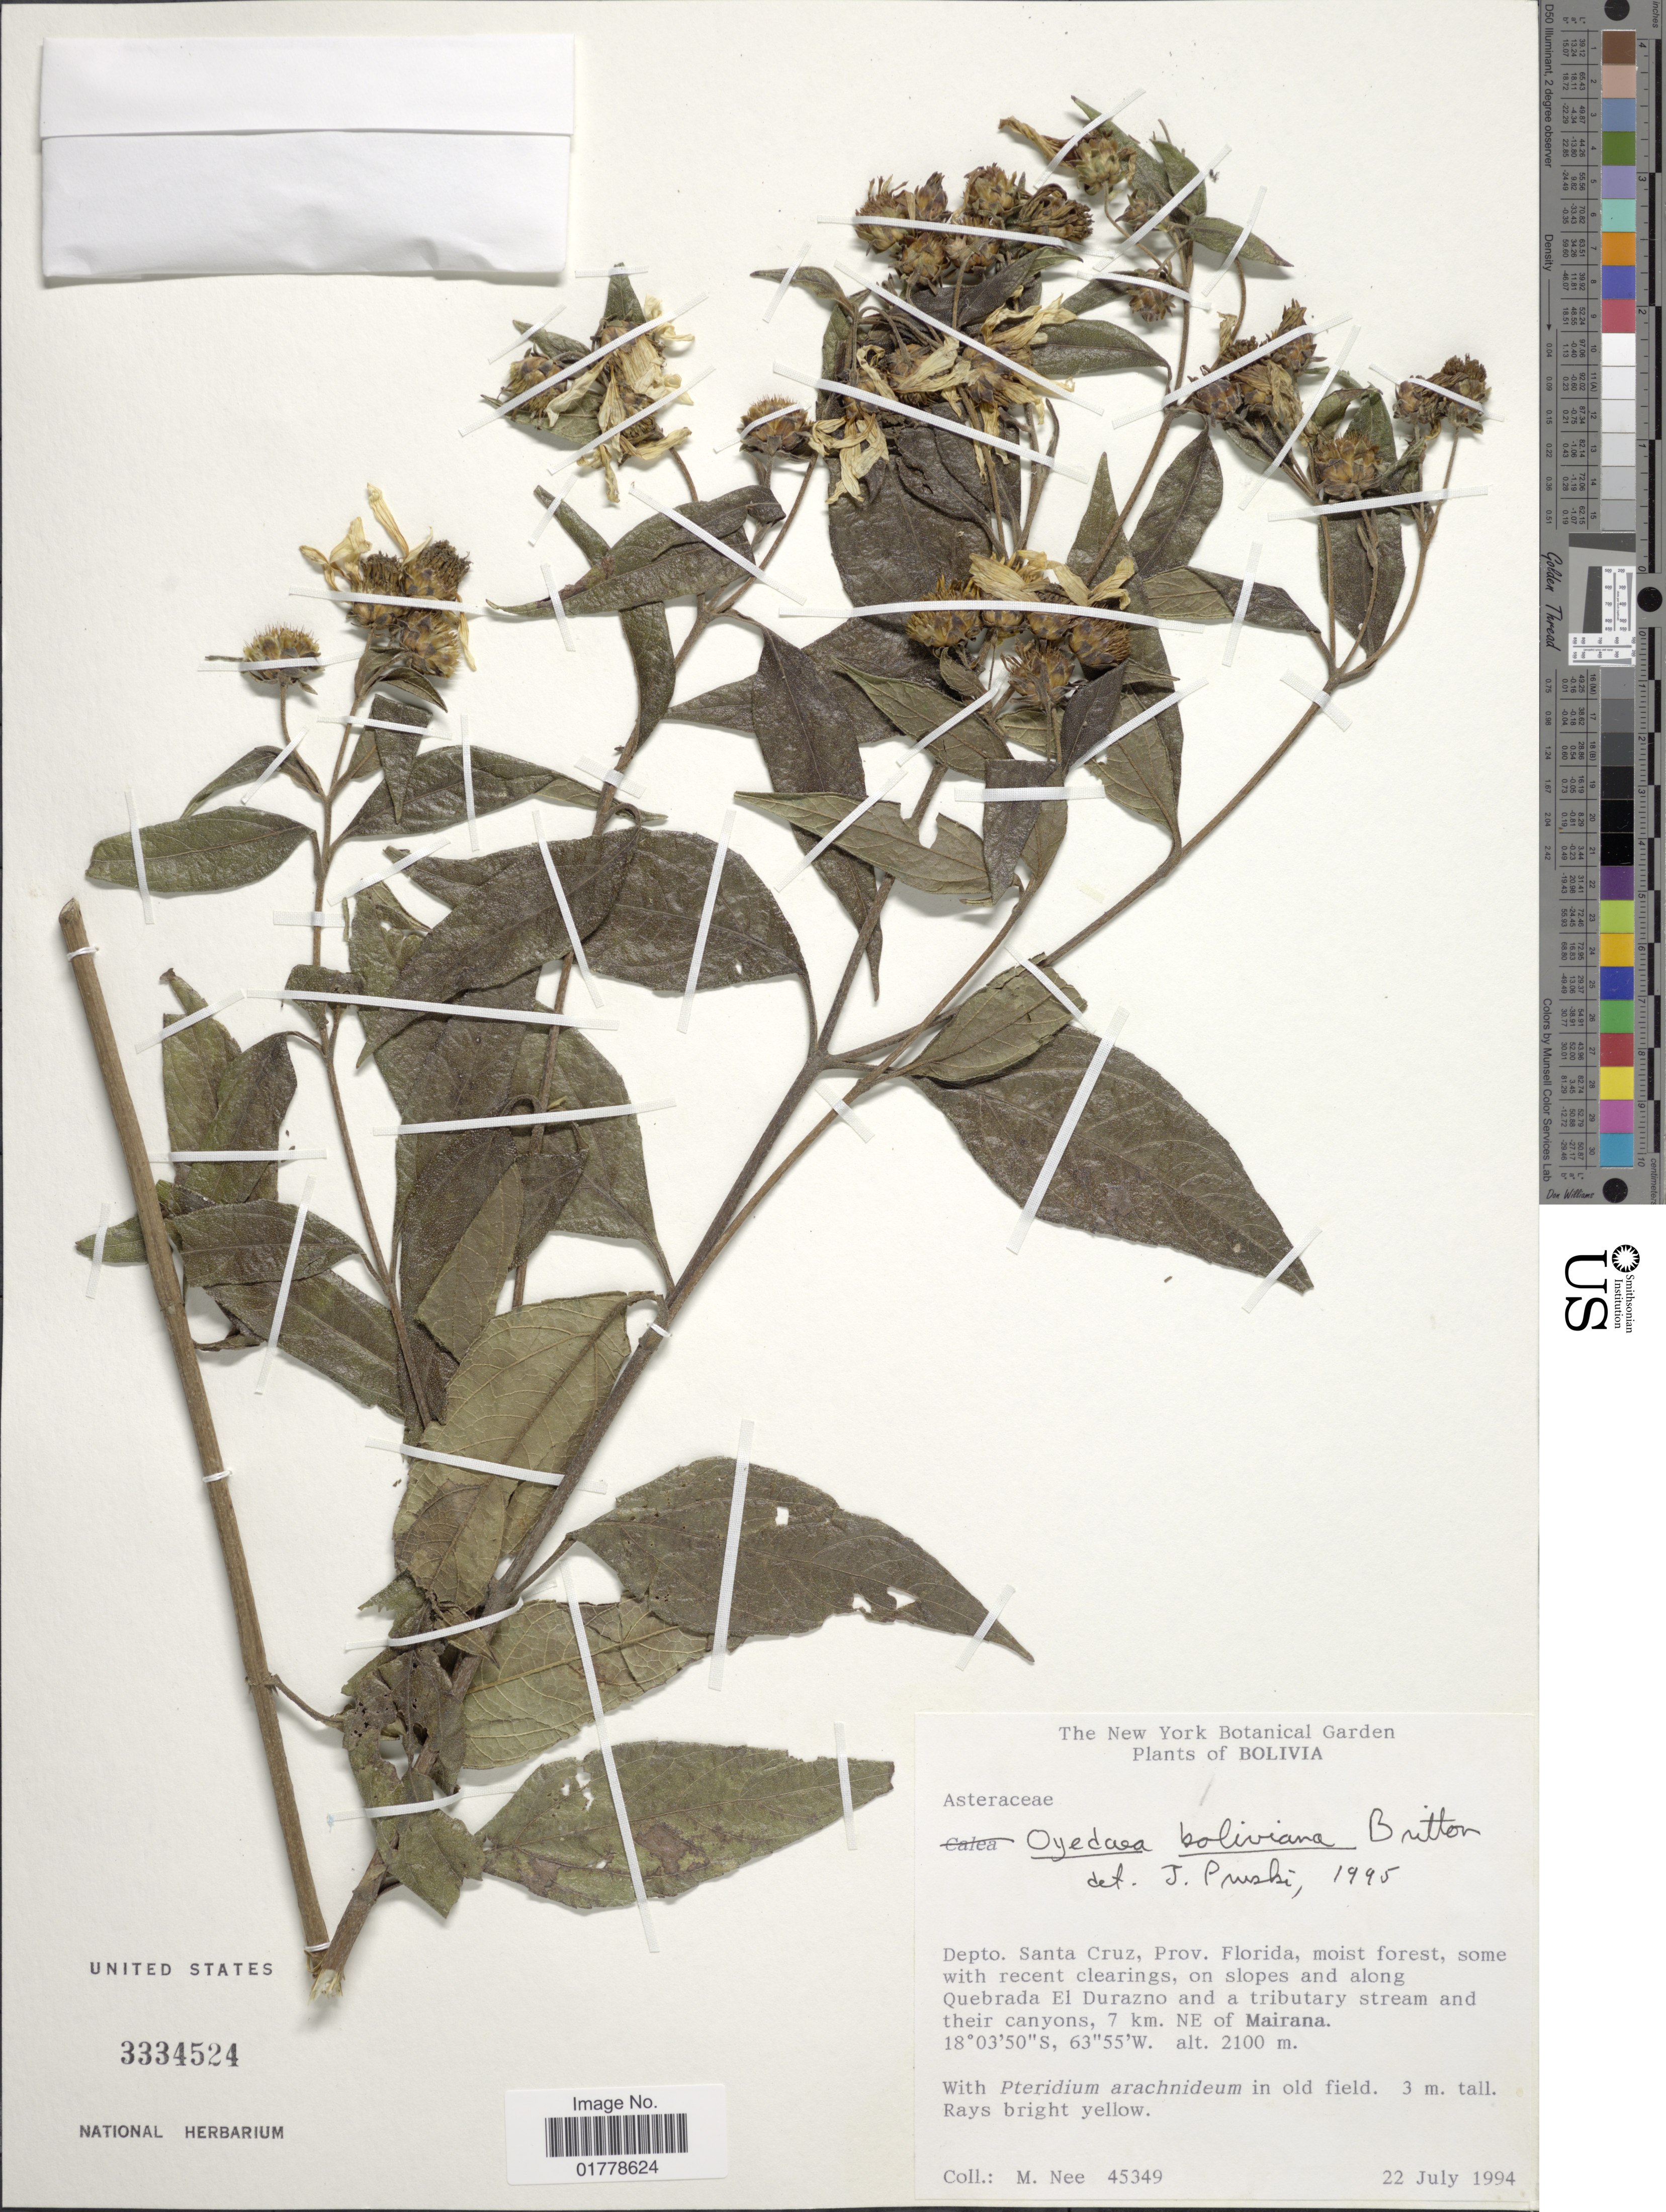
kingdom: Plantae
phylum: Tracheophyta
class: Magnoliopsida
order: Asterales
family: Asteraceae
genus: Oyedaea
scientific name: Oyedaea boliviana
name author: Britton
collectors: M. Nee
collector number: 45349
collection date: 1994-07-22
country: Bolivia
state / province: Santa Cruz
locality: Depto. Santa Cruz, Prov. Florida, moist forest, some with recent clearings, on slopes and along Quebrada El Durazno and a tributary stream and their canyons, 7 km. NE of Mairana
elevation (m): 2100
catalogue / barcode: US 3334524